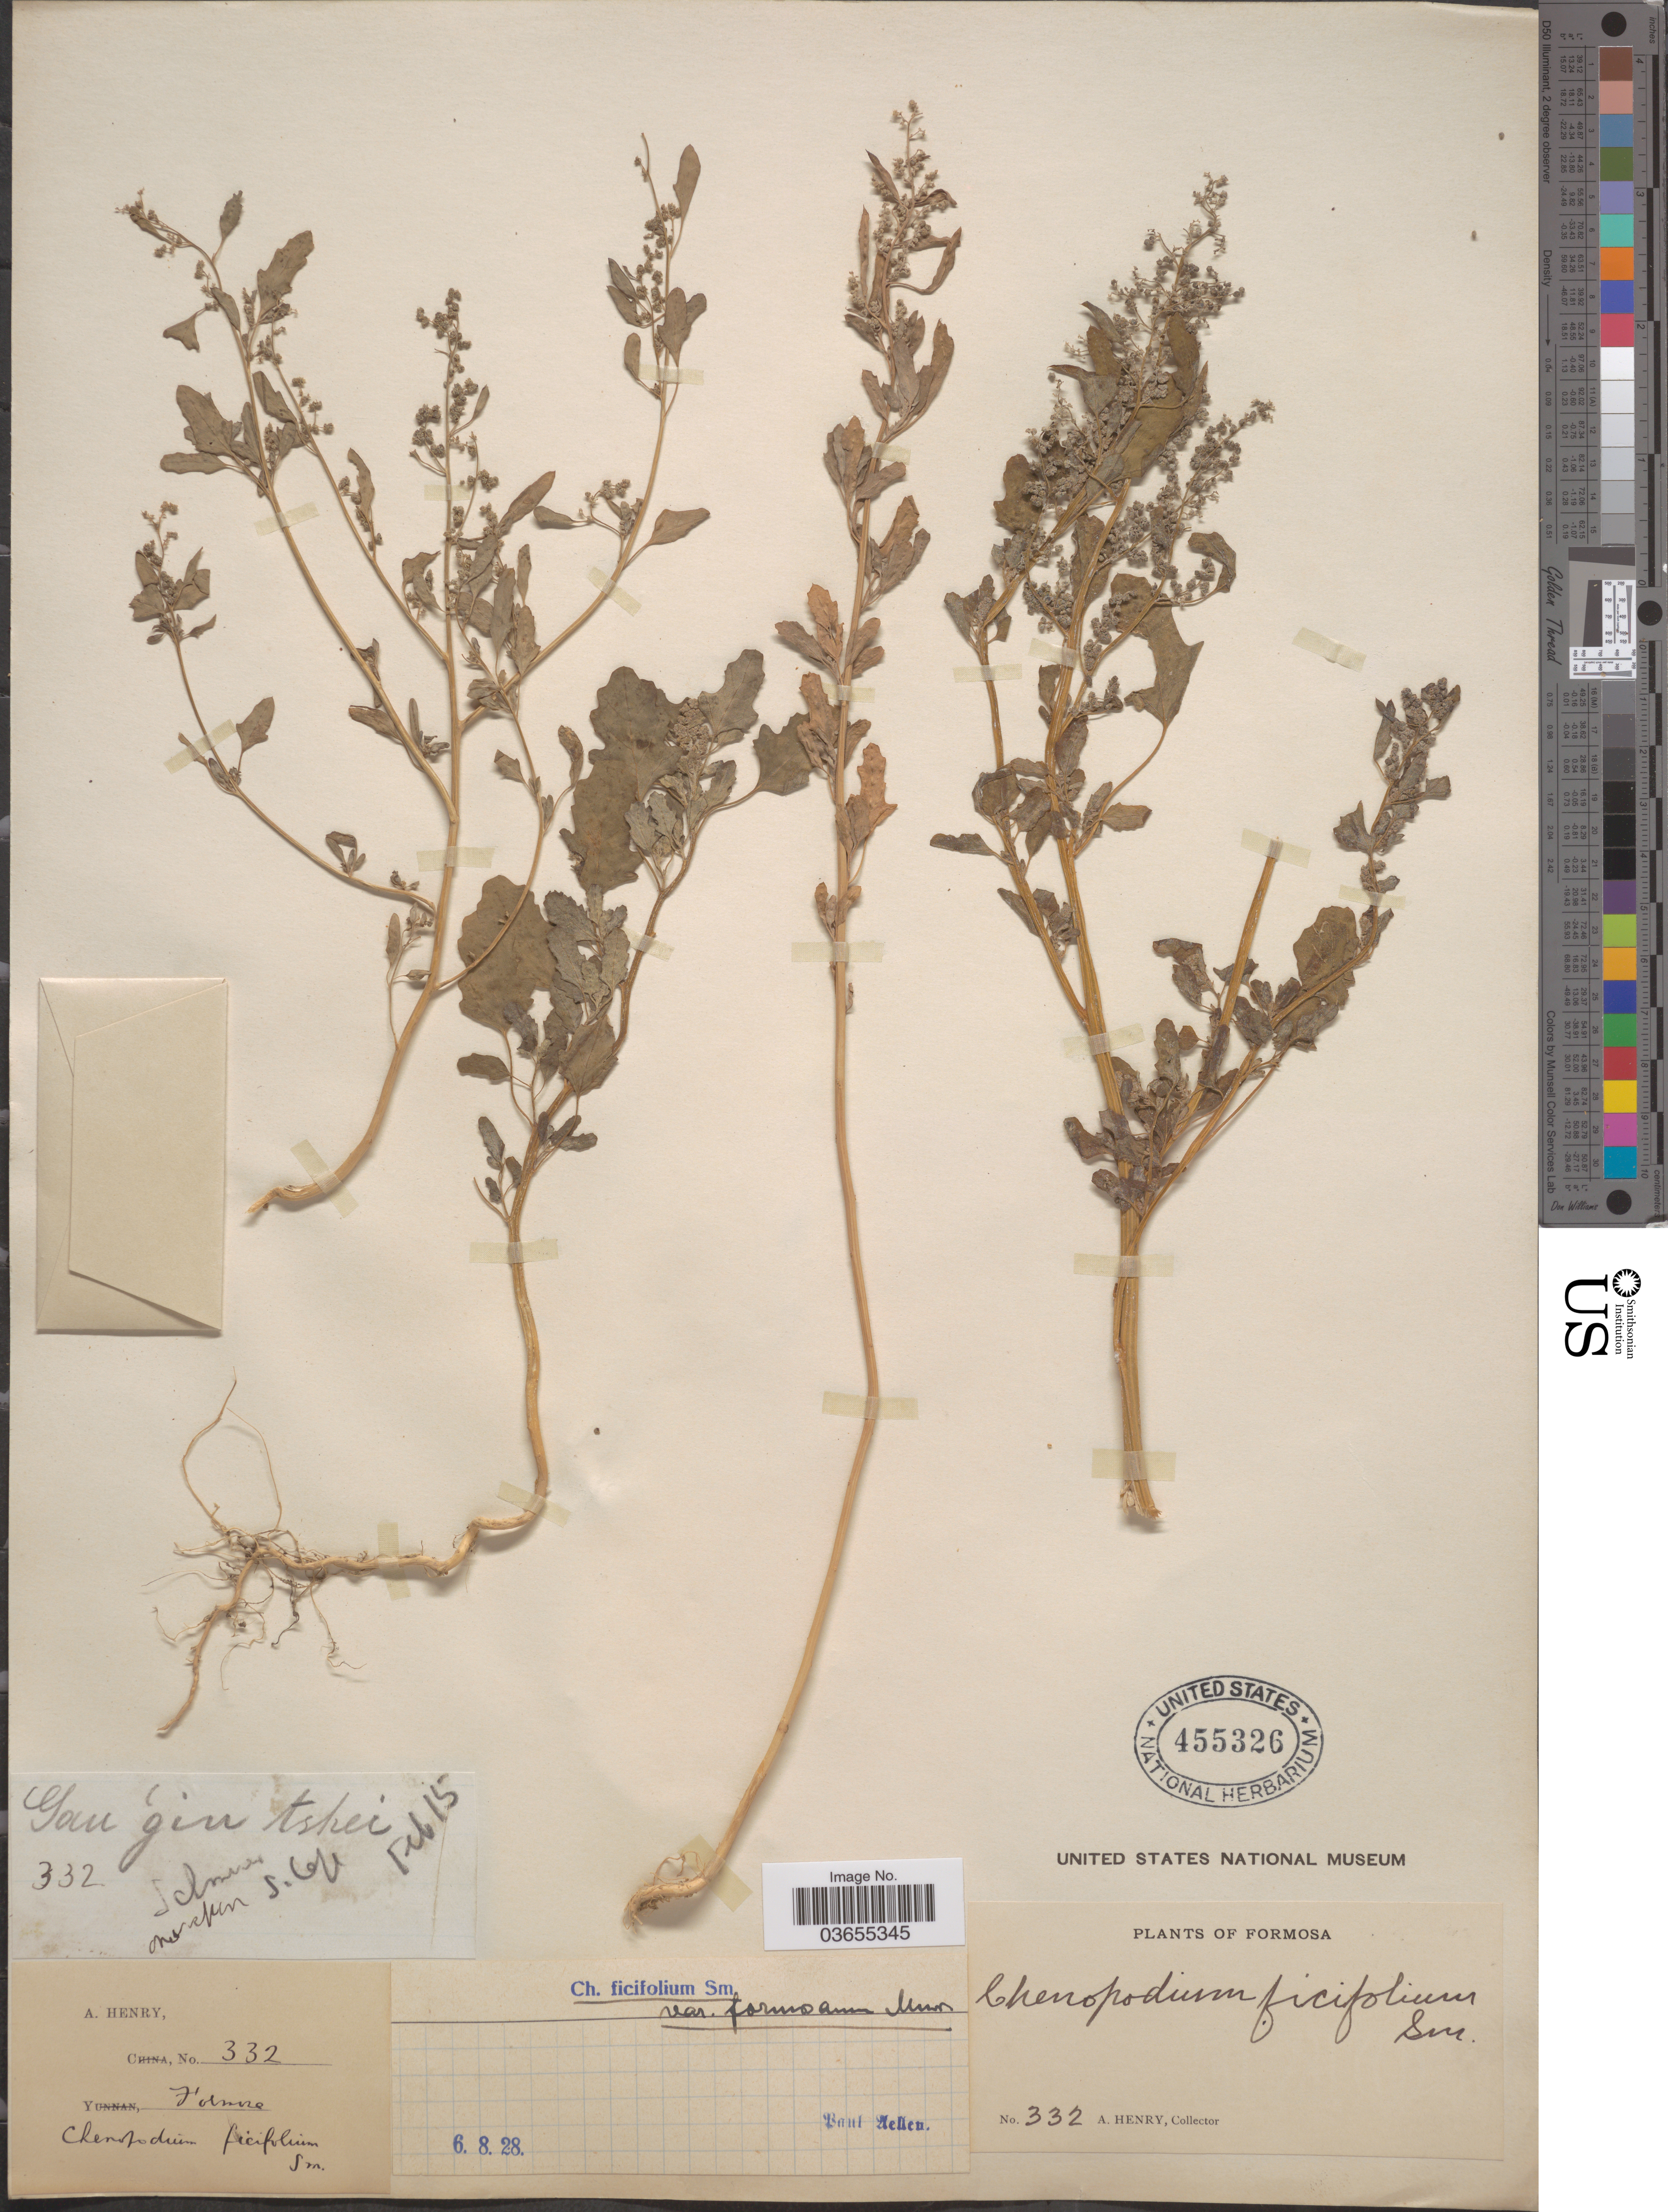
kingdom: Plantae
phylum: Tracheophyta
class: Magnoliopsida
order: Caryophyllales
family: Amaranthaceae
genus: Chenopodium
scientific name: Chenopodium ficifolium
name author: Sm.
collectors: A. Henry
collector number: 332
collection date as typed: Transcribed d/m/y: /2/15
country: Taiwan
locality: Formosa.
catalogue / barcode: US 455326